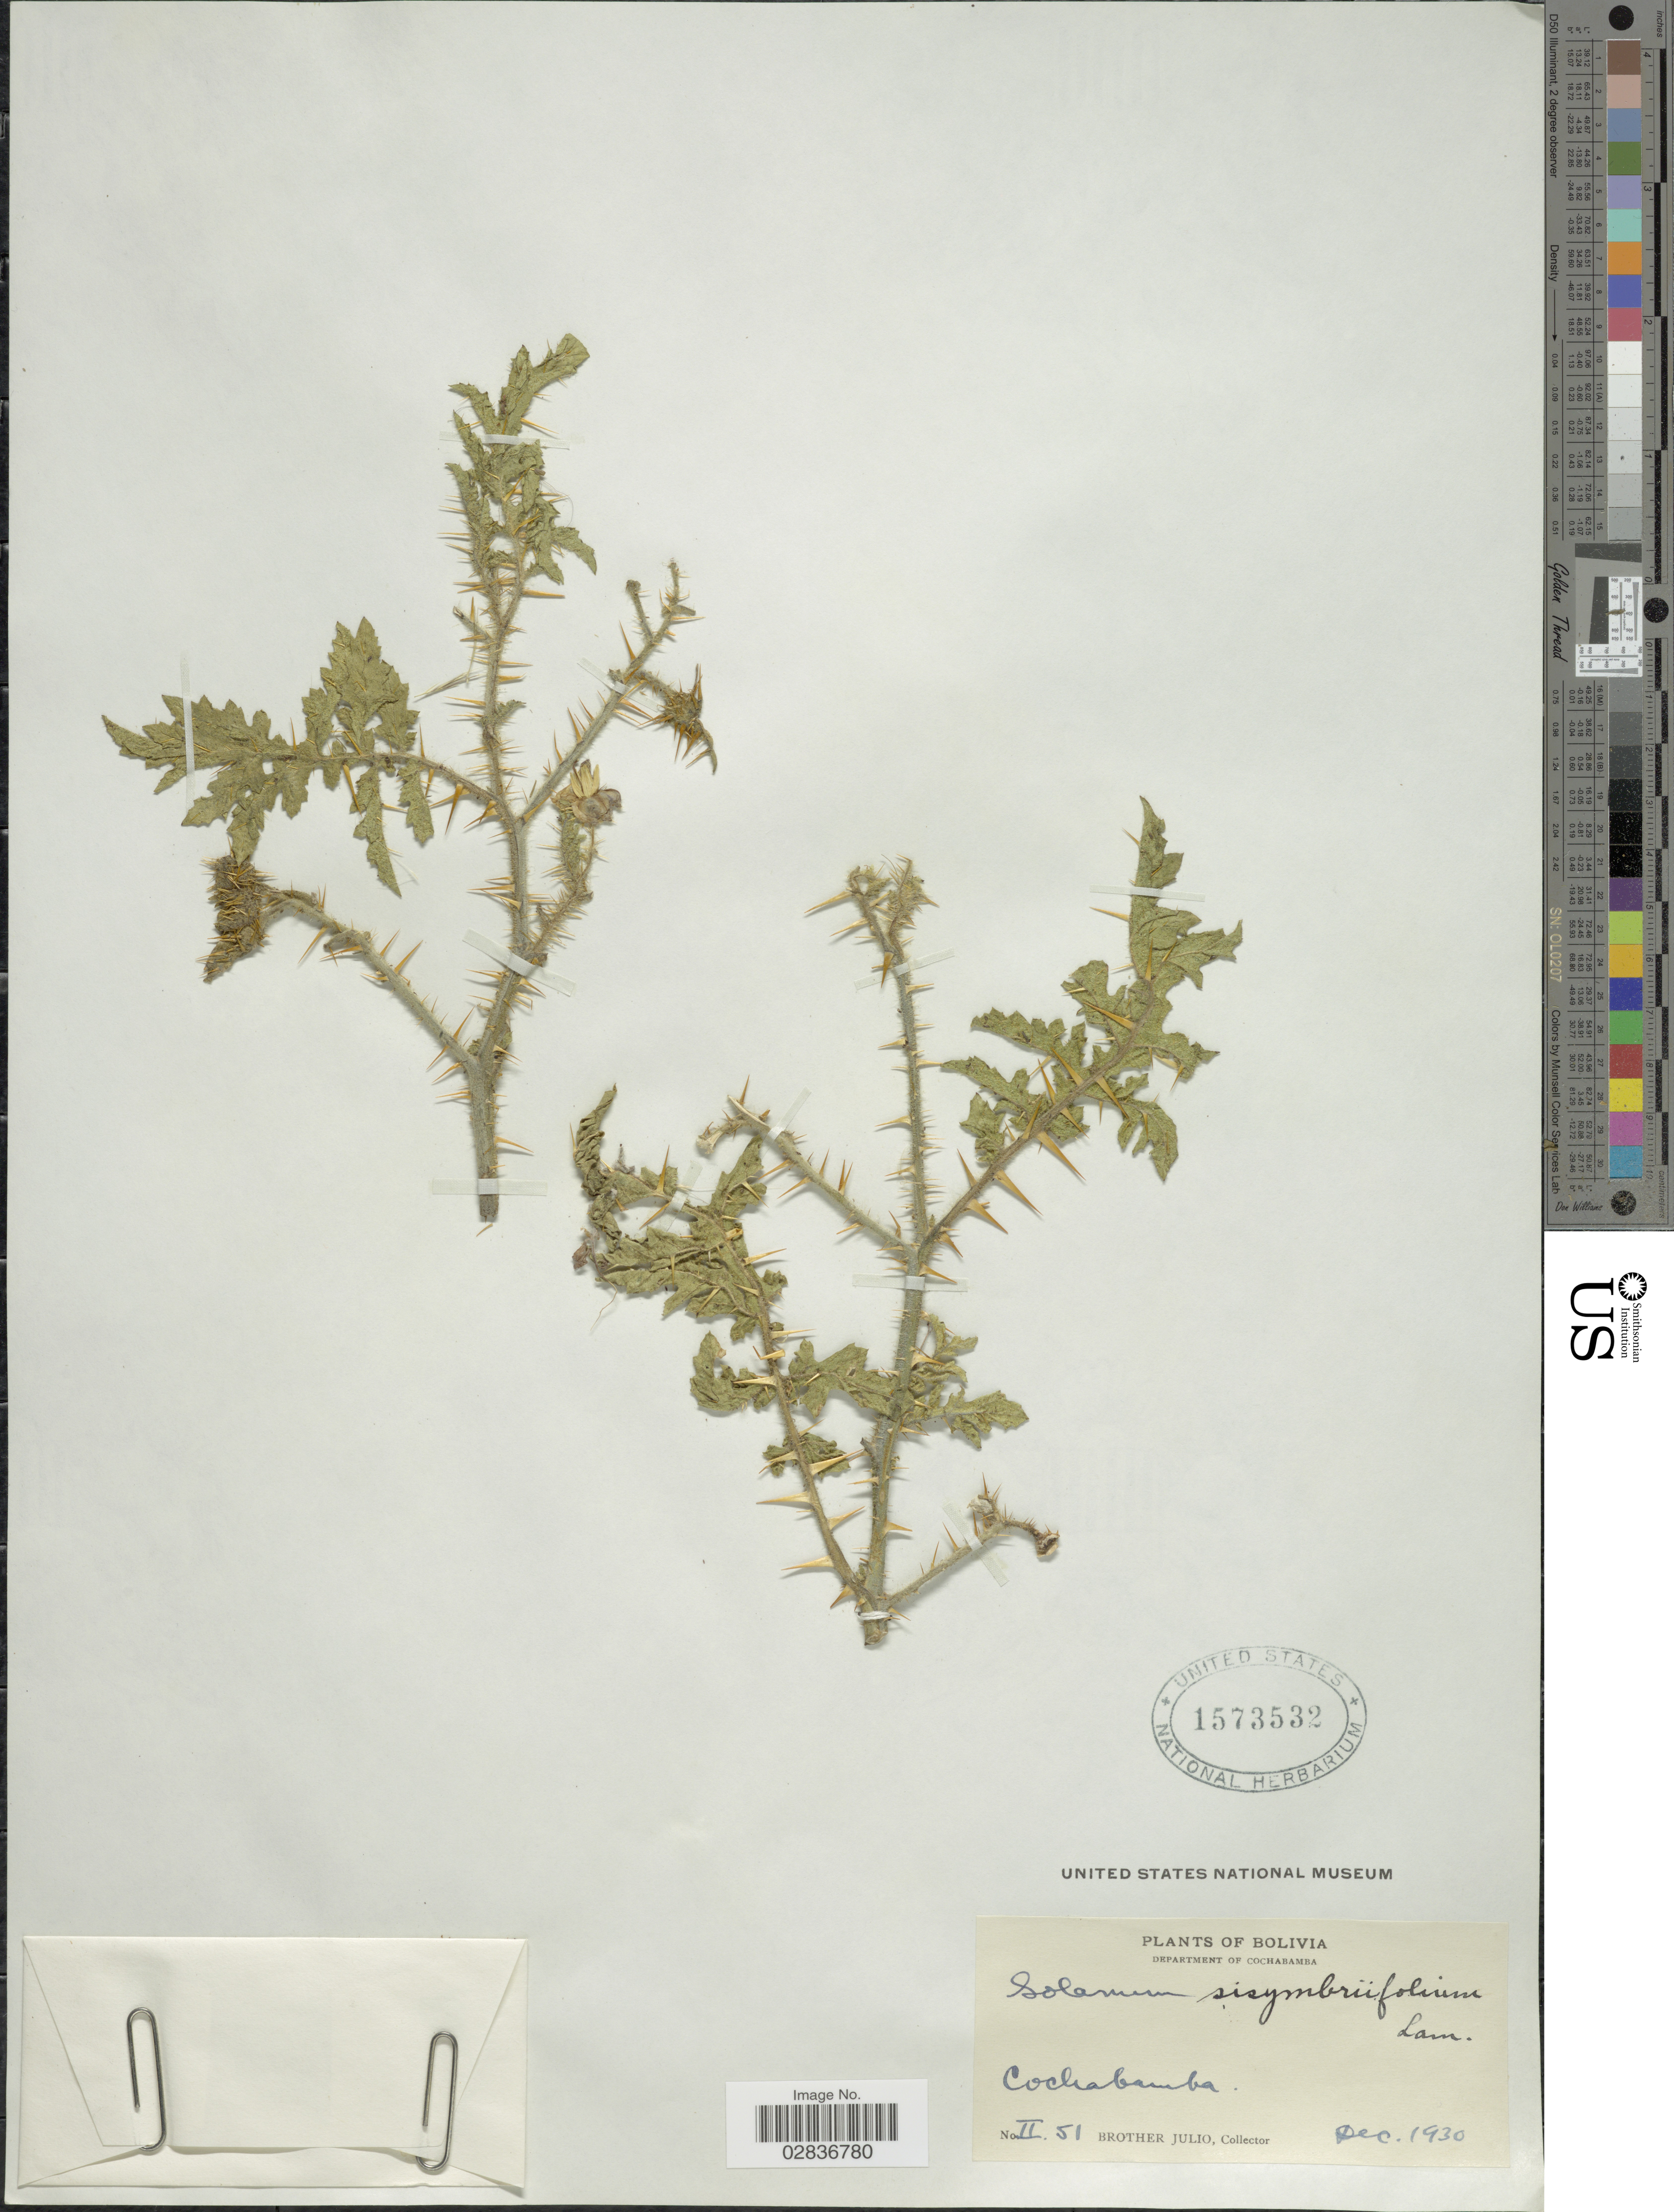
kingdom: Plantae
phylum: Tracheophyta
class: Magnoliopsida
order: Solanales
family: Solanaceae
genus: Solanum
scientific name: Solanum sisymbriifolium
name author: Lam.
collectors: Bro. Julio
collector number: II51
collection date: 1930-12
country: Bolivia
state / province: Cochabamba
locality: Department of Cochabamba. Cochabamba.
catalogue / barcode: US 1573532